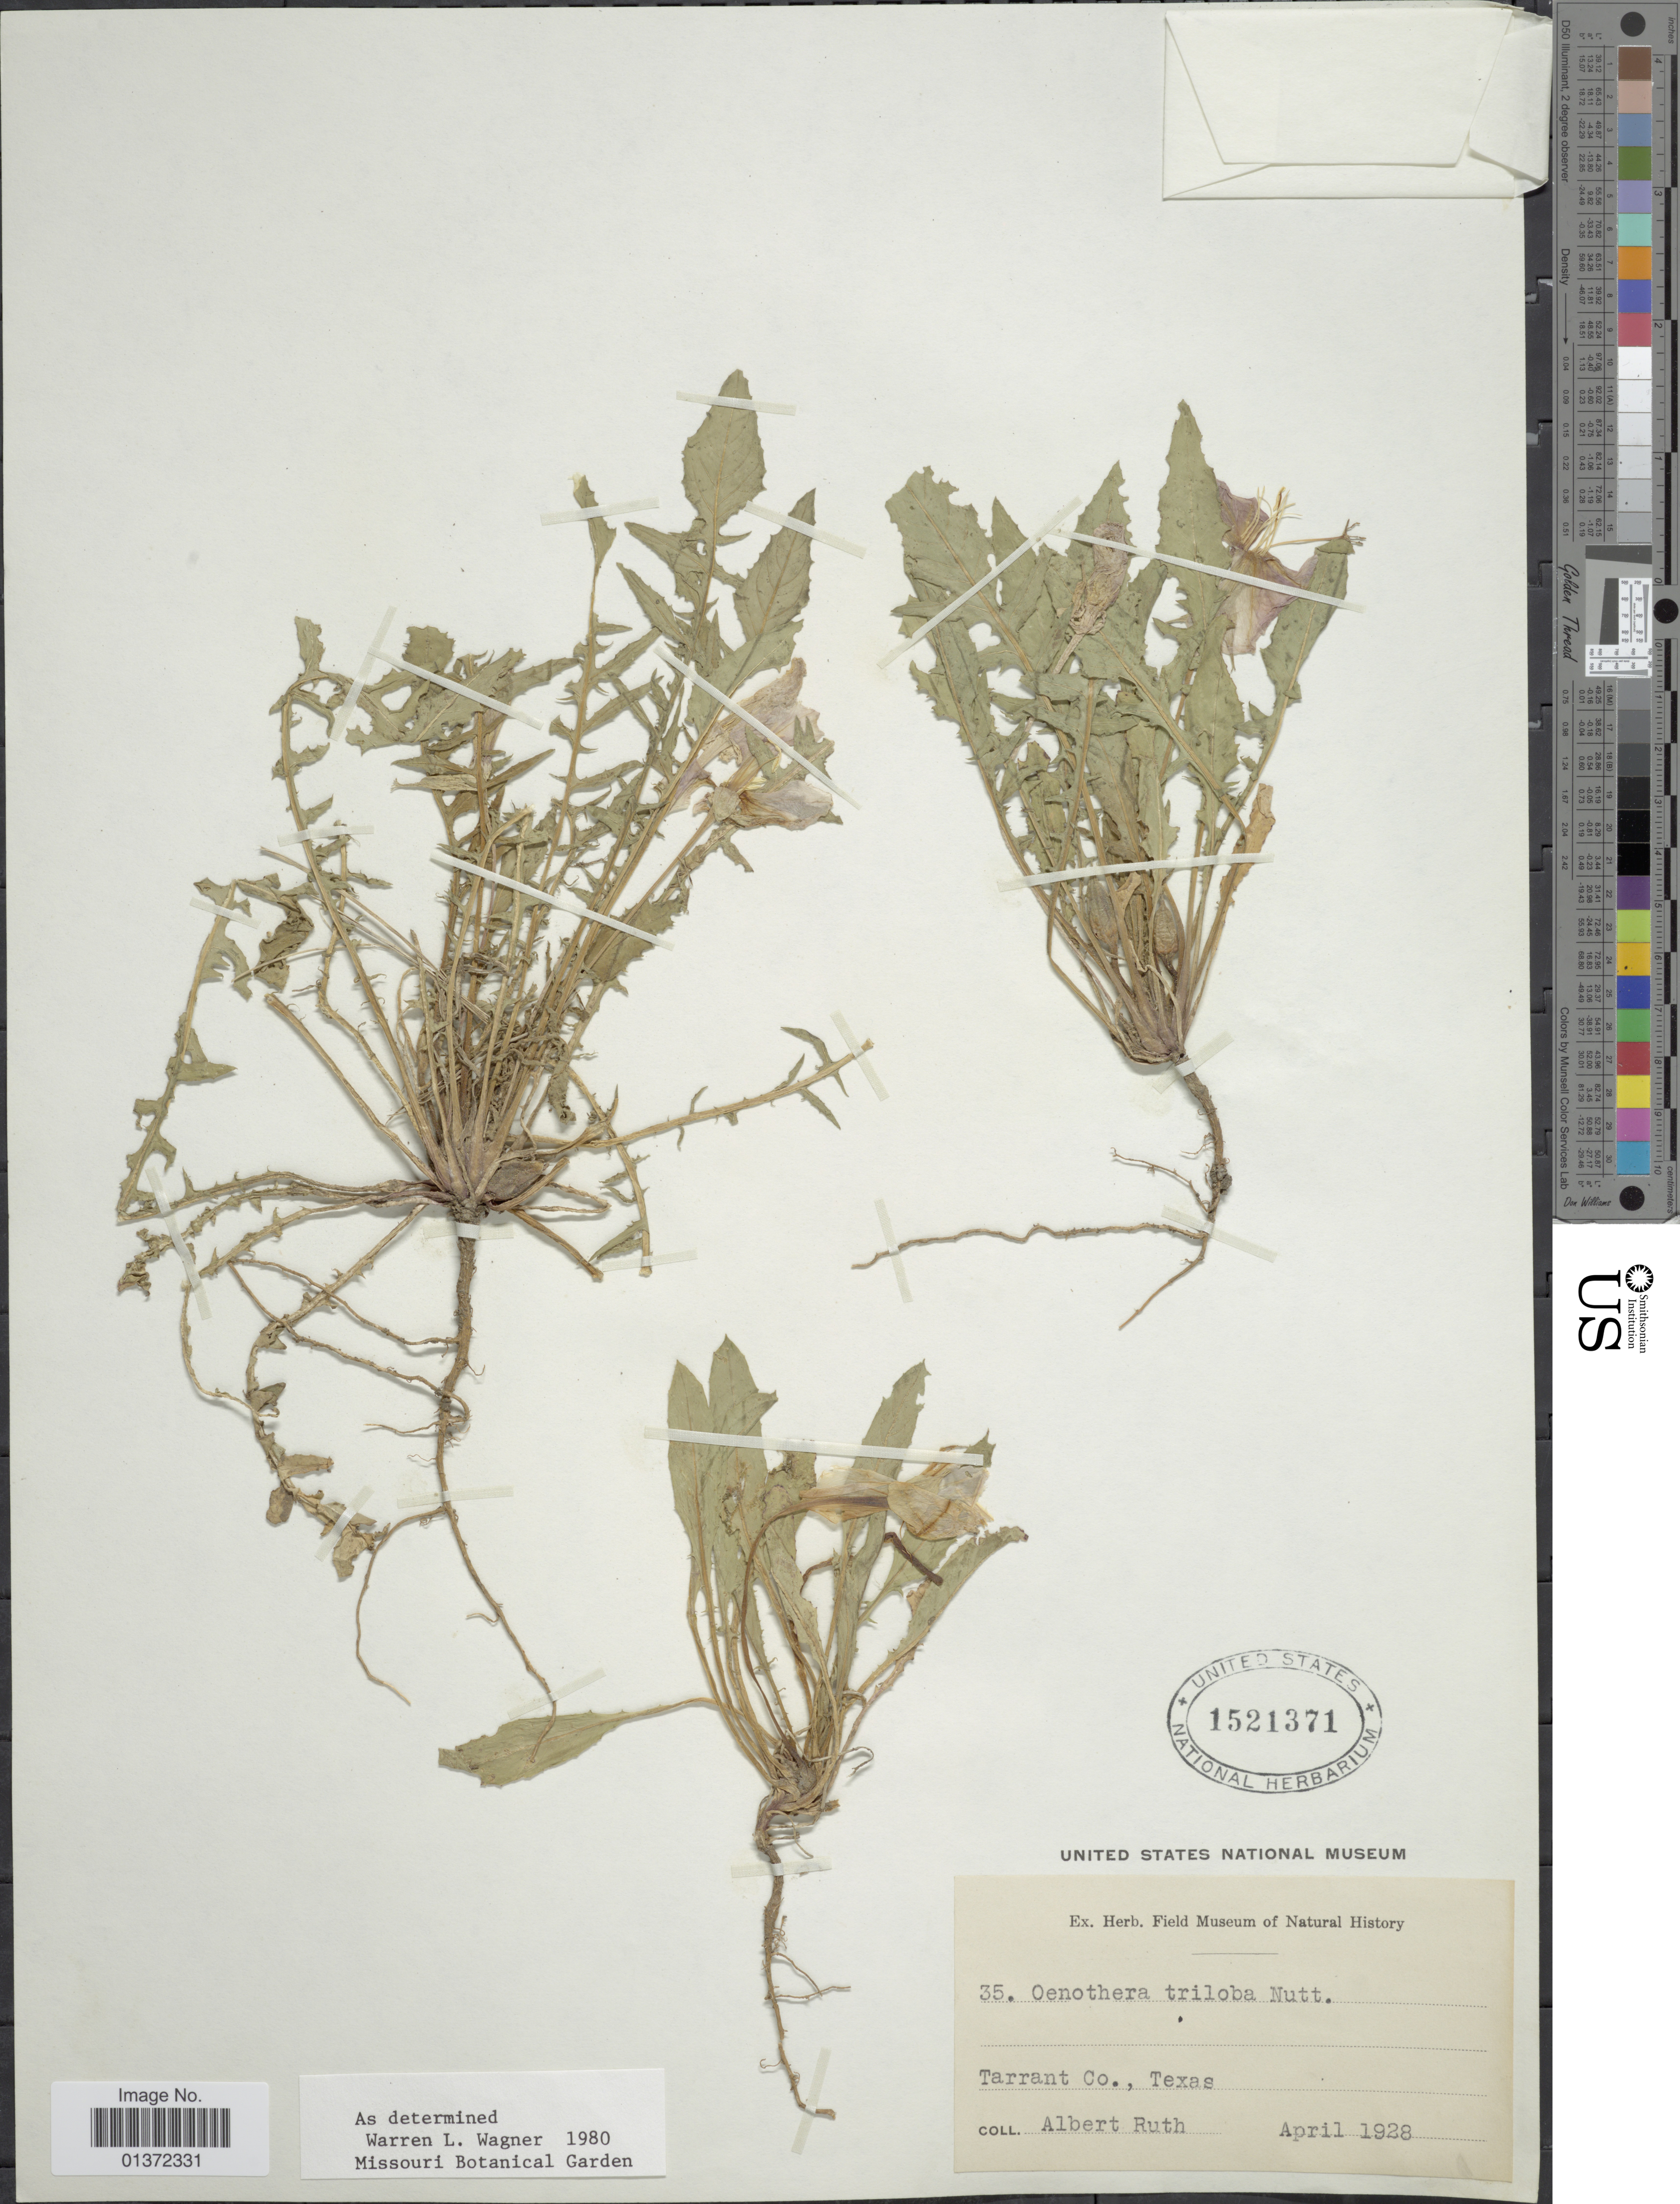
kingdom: Plantae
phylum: Tracheophyta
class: Magnoliopsida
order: Myrtales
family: Onagraceae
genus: Oenothera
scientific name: Oenothera triloba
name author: Nutt.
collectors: A. Ruth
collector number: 35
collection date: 1928-04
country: United States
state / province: Texas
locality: Tarrant Co.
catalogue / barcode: US 1521371